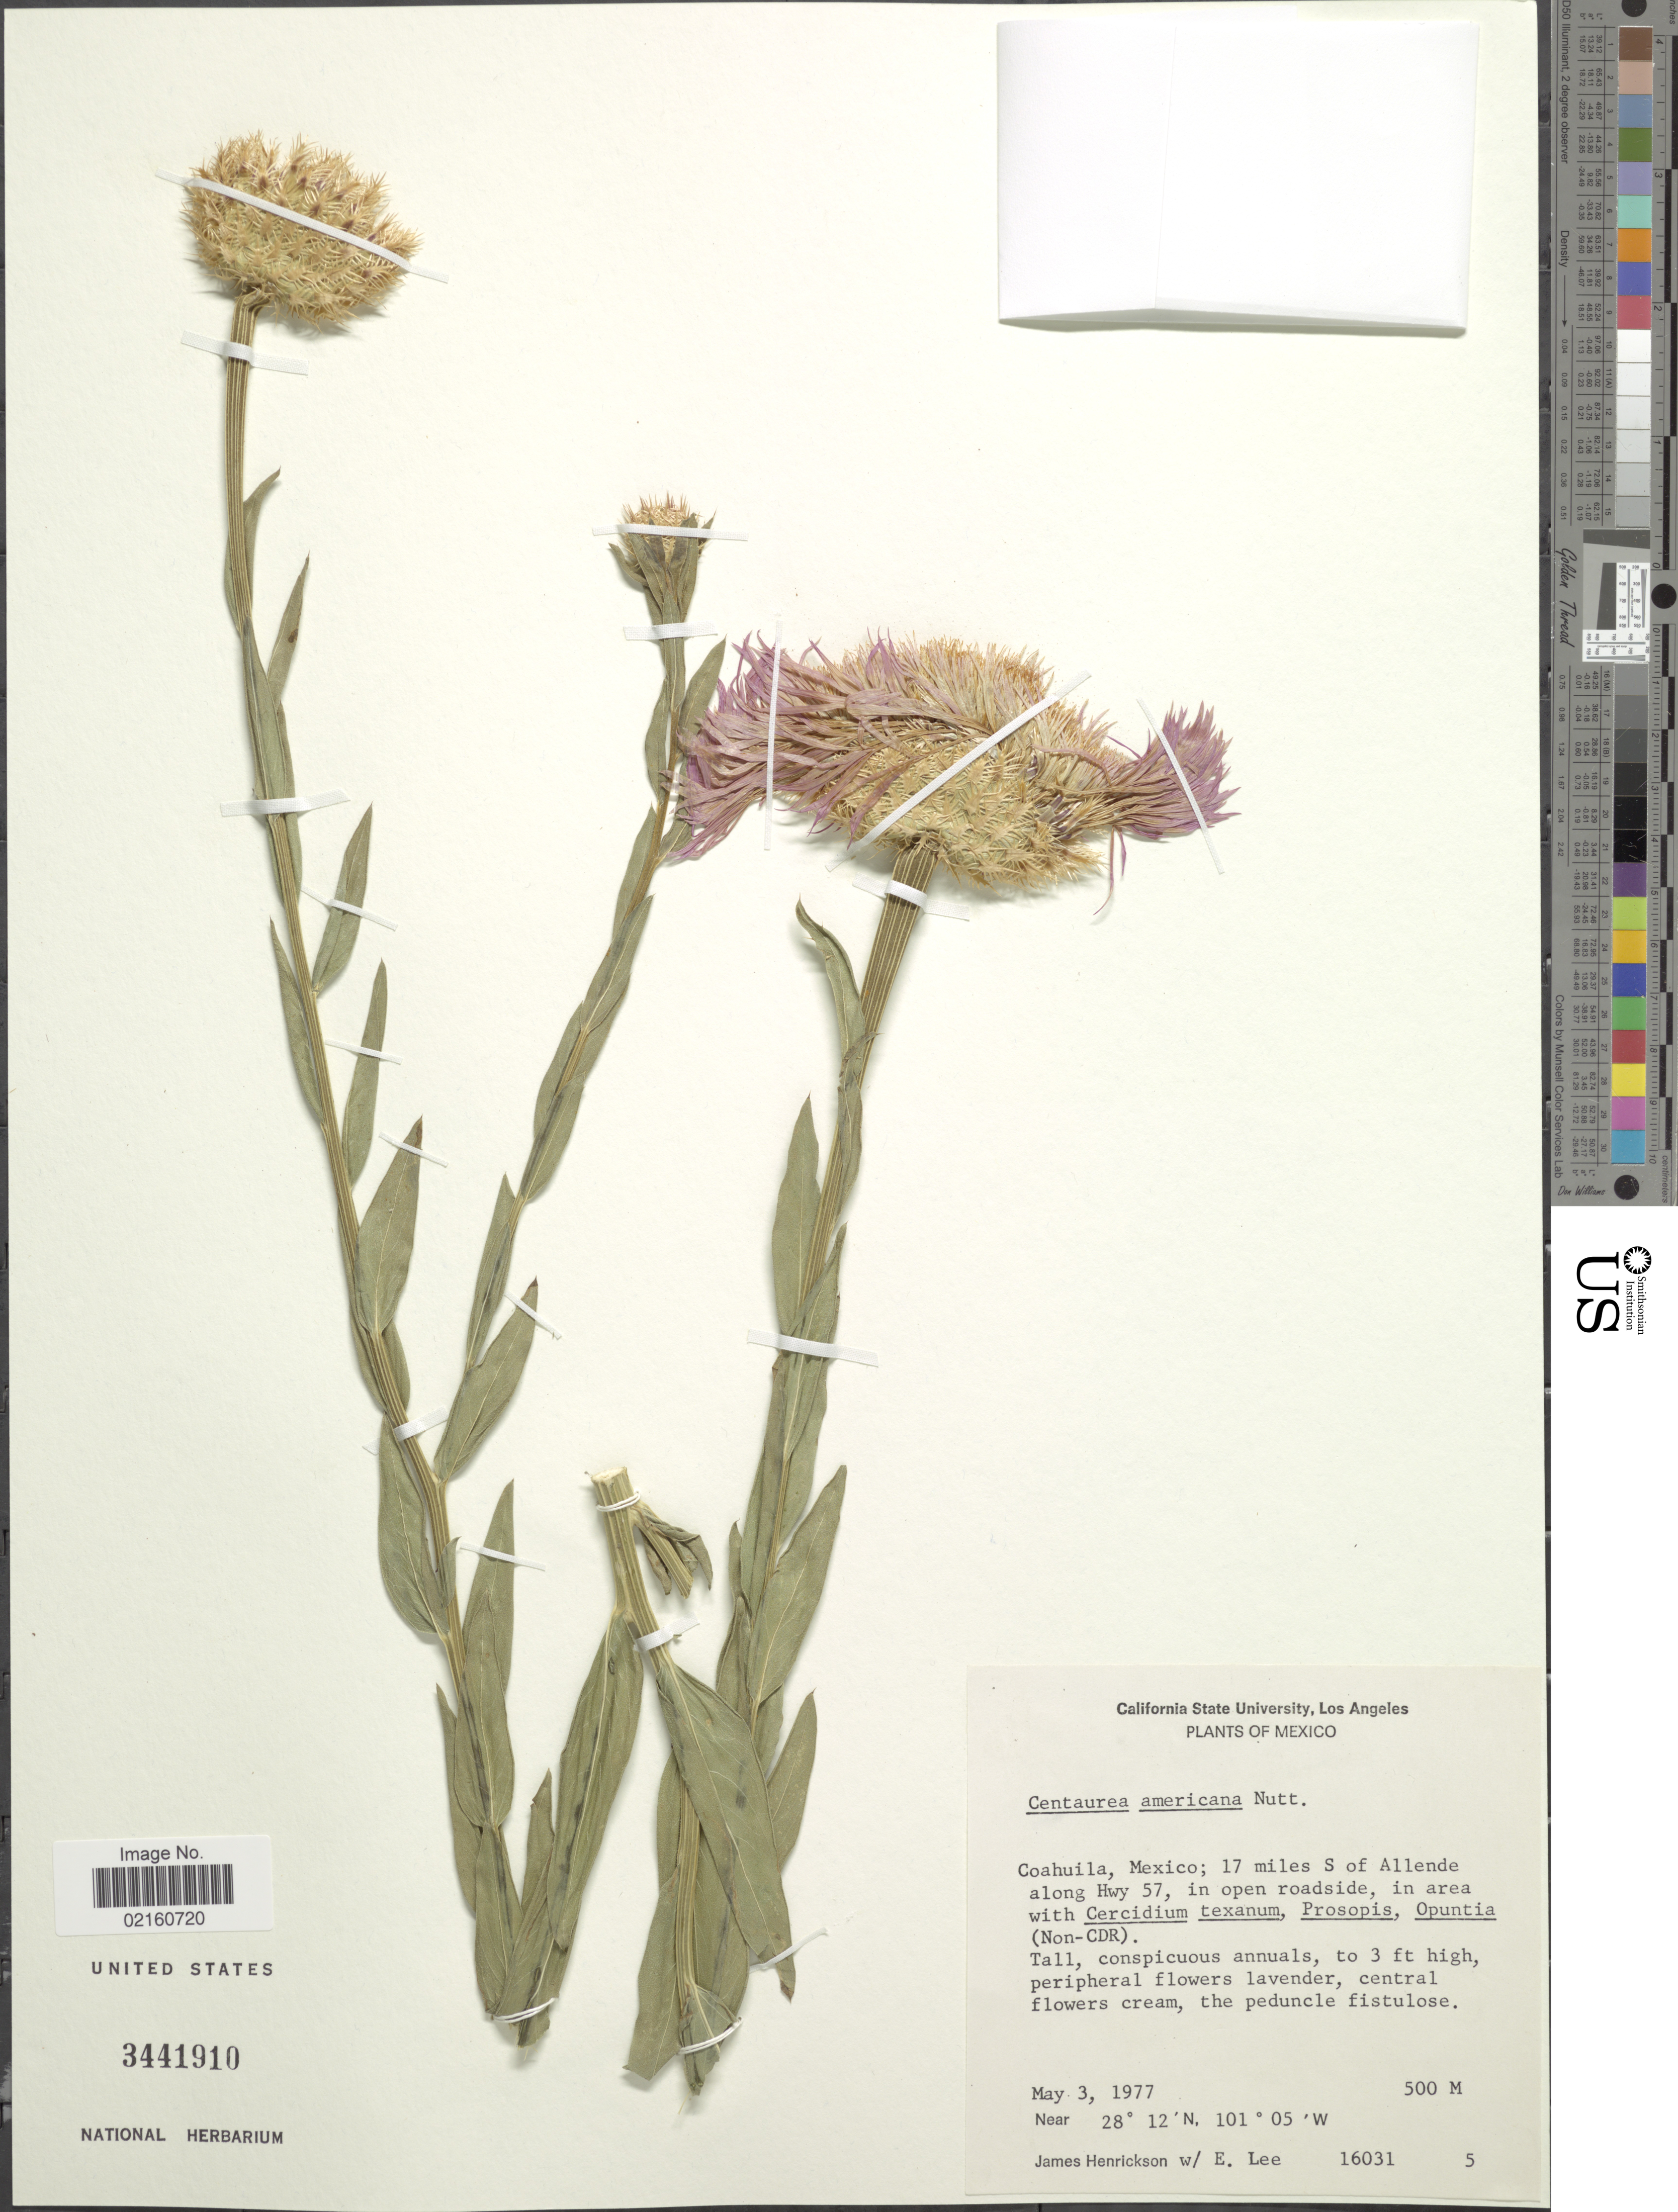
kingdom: Plantae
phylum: Tracheophyta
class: Magnoliopsida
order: Asterales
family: Asteraceae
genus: Plectocephalus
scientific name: Plectocephalus americanus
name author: (Nutt.) D. Don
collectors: J. Henrickson & E. Lee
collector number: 16031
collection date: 1977-05-03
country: Mexico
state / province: Coahuila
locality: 17 miles S of Allende along Hwy 57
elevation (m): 500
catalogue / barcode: US 3441910